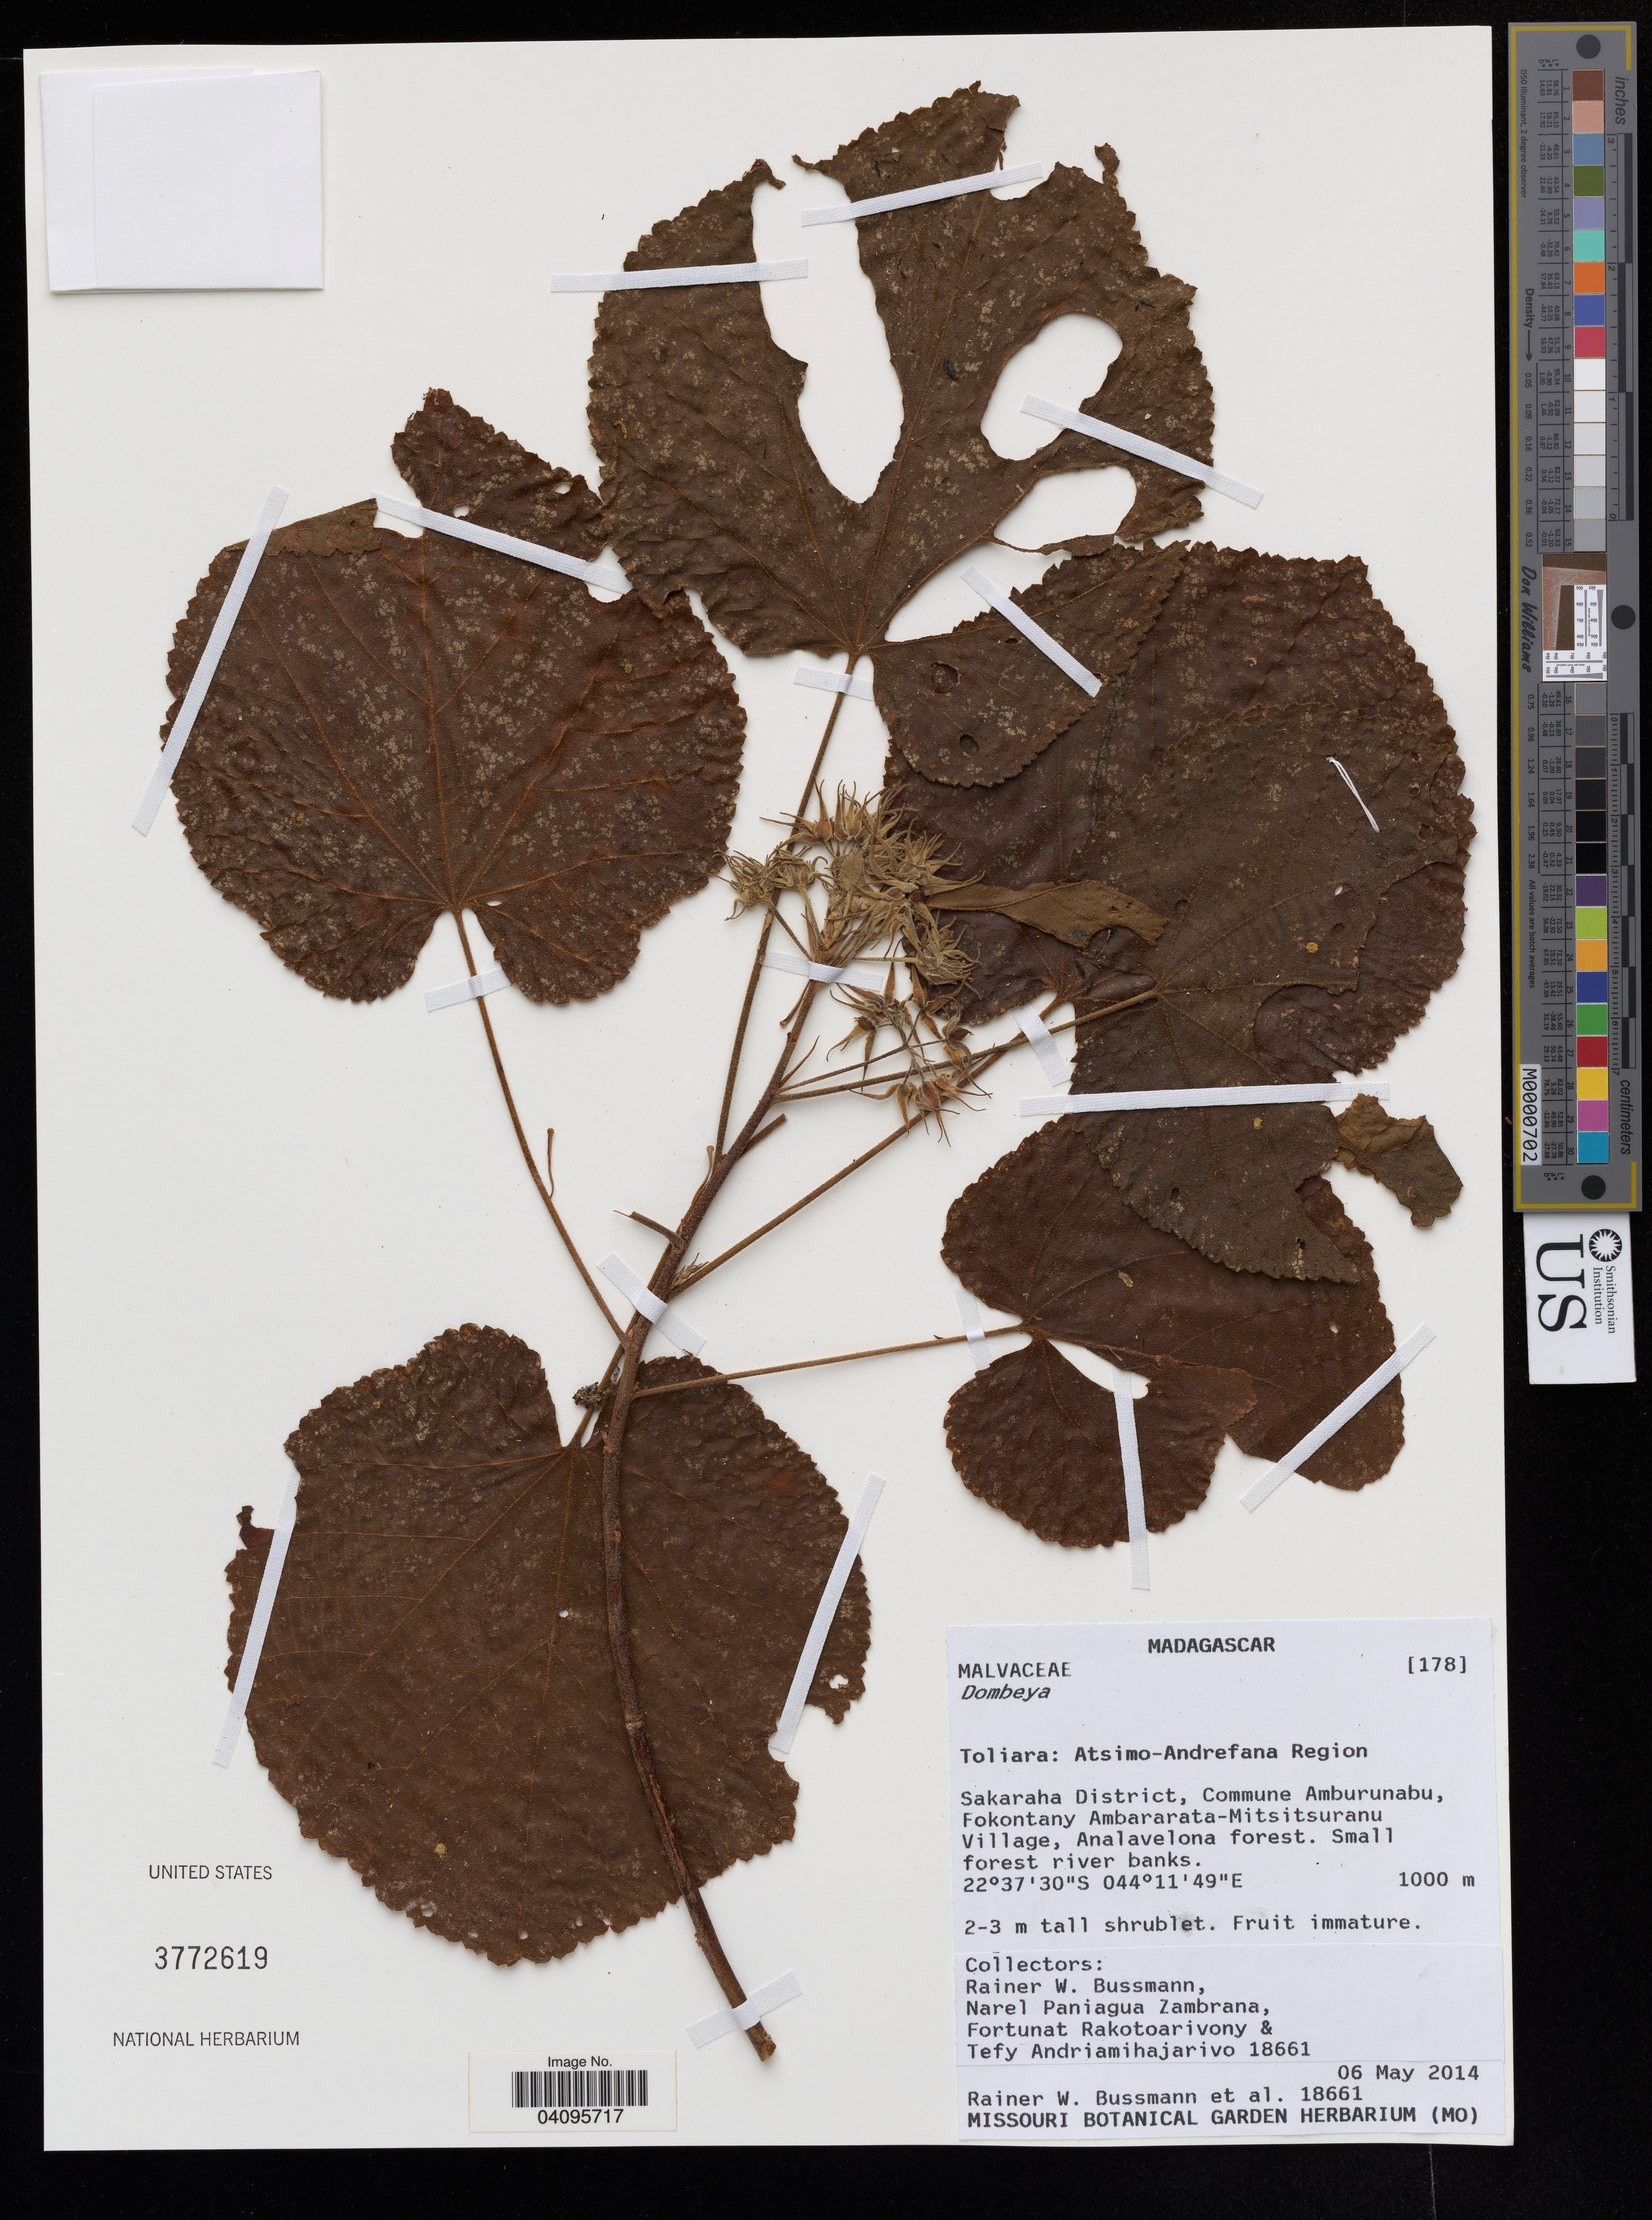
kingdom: Plantae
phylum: Tracheophyta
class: Magnoliopsida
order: Malvales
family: Malvaceae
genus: Dombeya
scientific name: Dombeya sp.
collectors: R. W. Bussmann, N. Paniagua Zambrana, F. Rakotoarivony & T. H. Andriamihajarivo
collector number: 18661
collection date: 2014-05-06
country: Madagascar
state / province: Atsimo-Andrefana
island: Madagascar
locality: Sakaraha District, Commune Amburunabu, Fokontany Ambararata-Mitsitsuranu Village, Analavelona Forest. small forest river banks.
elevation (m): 1000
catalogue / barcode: US 3772619